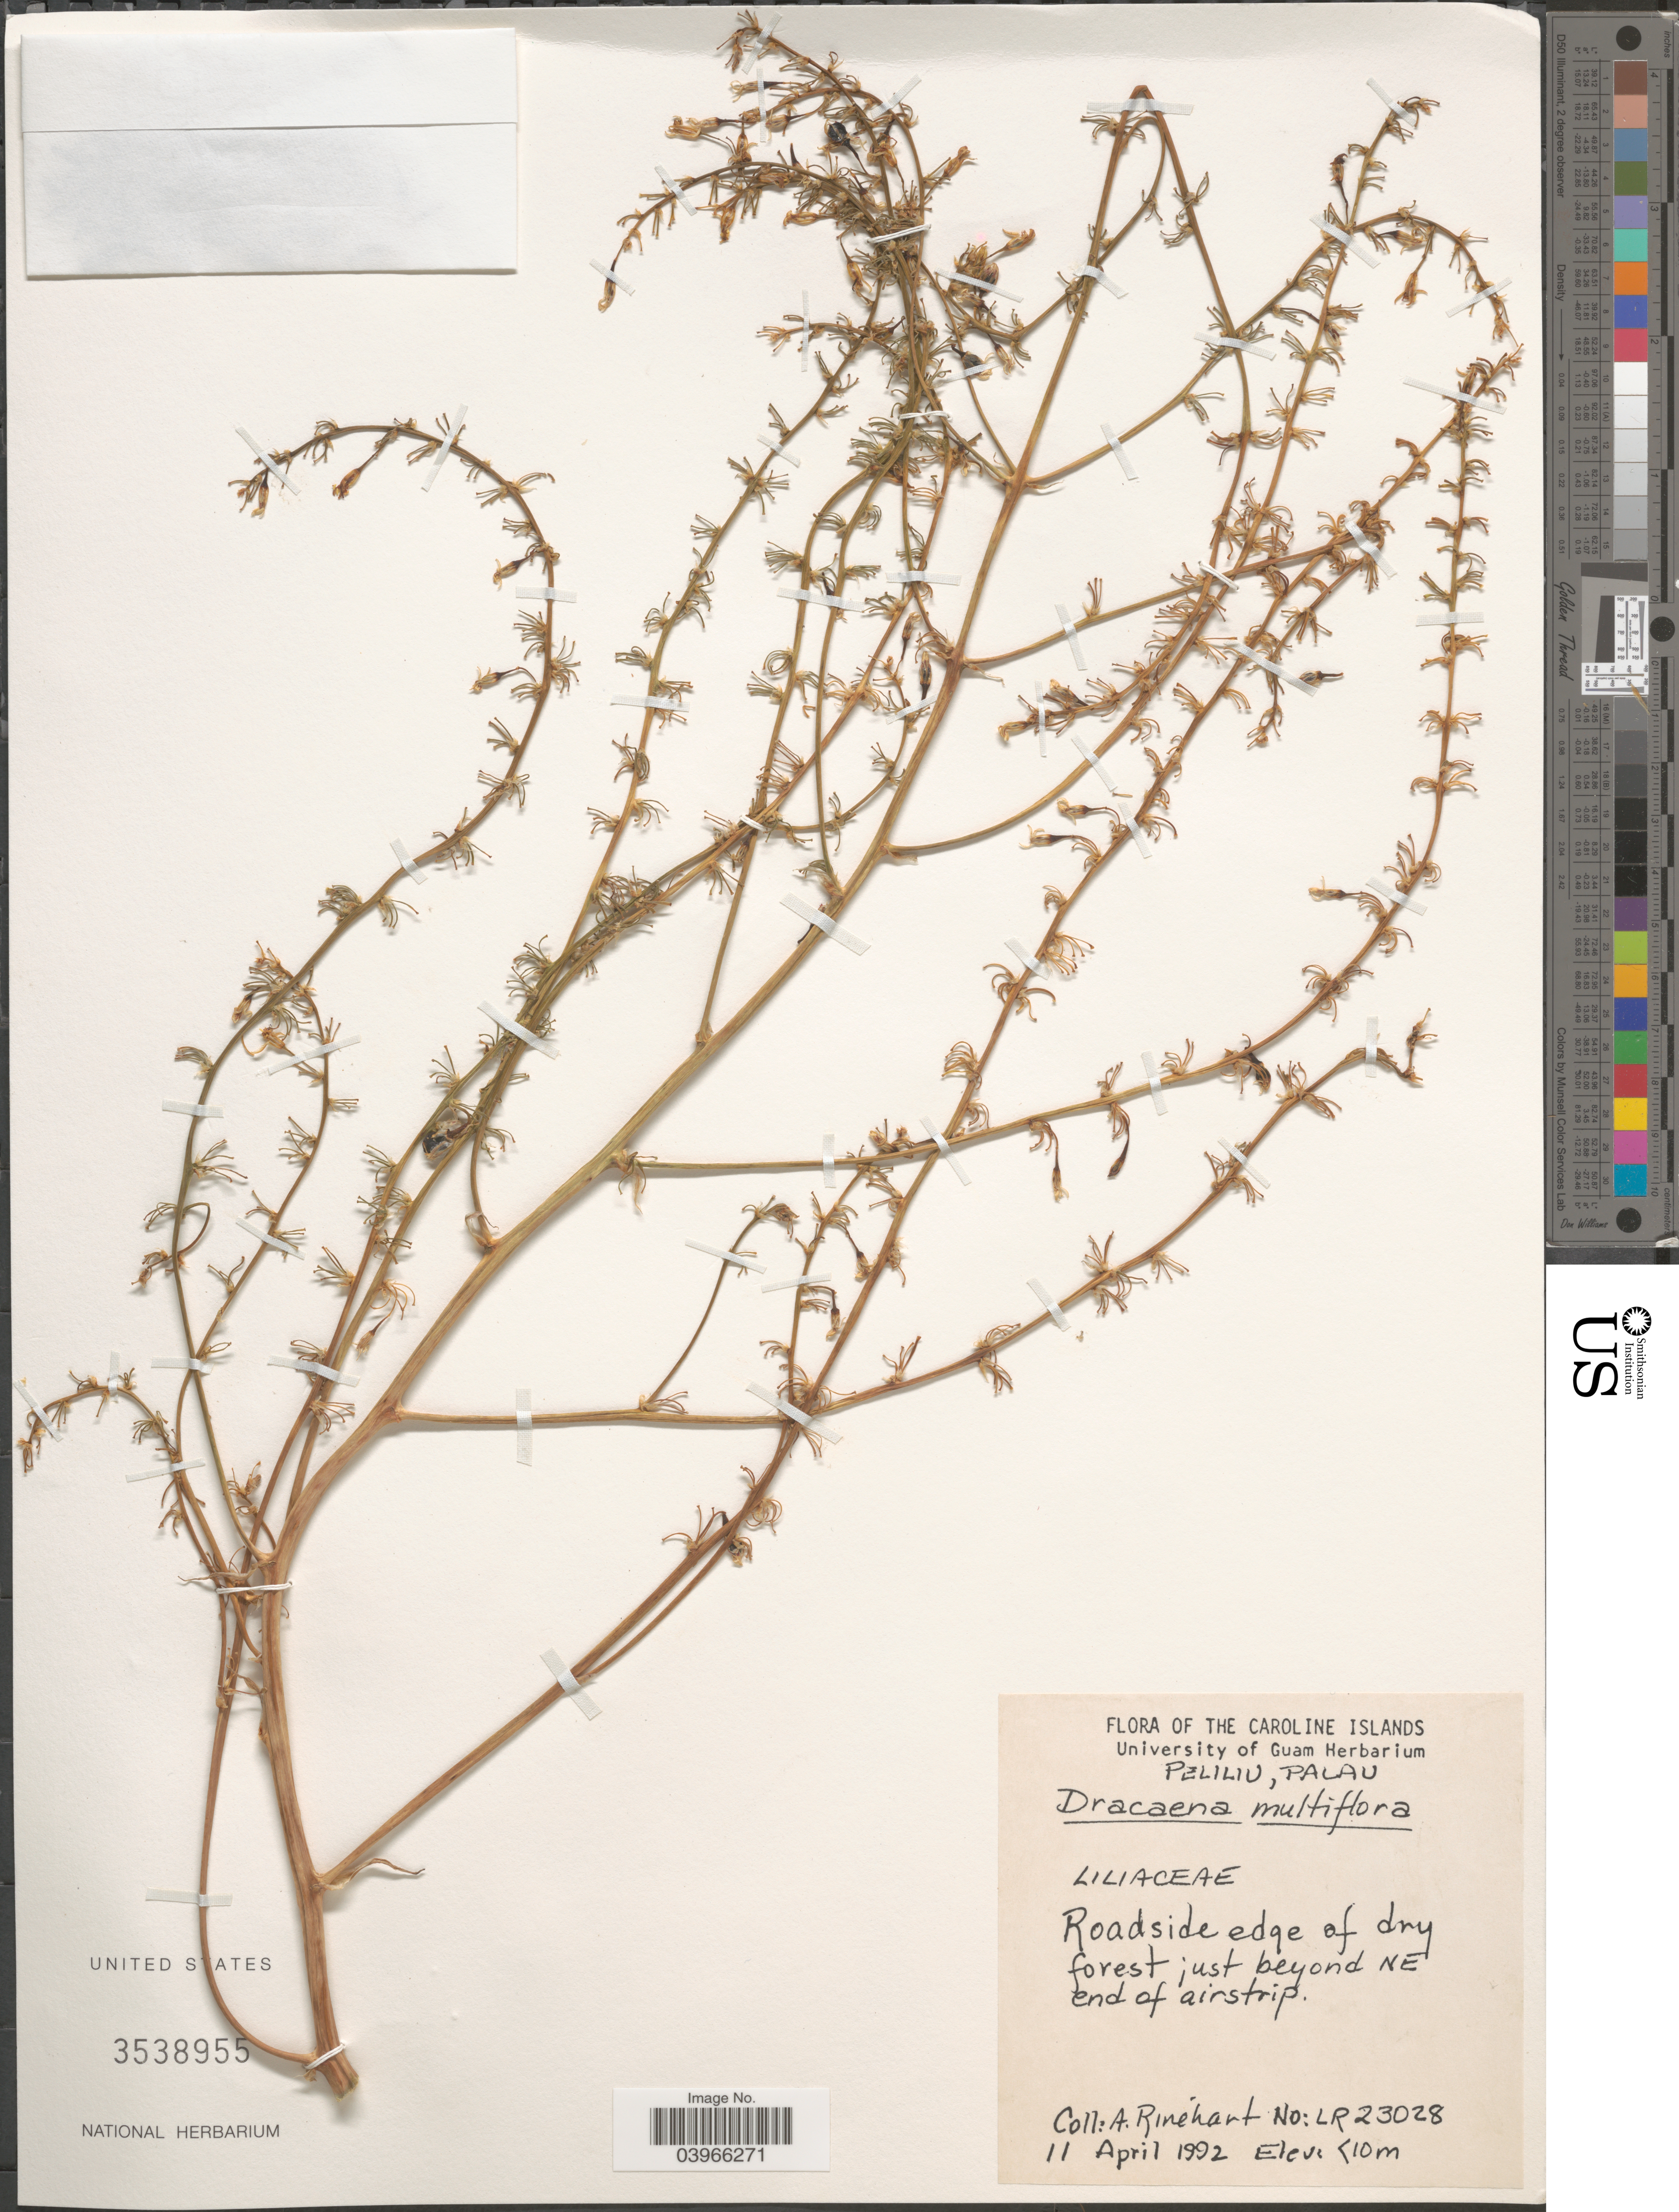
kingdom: Plantae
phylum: Tracheophyta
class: Liliopsida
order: Asparagales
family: Asparagaceae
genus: Dracaena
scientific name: Dracaena multiflora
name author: Warb. ex Sarasin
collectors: A. Rinehart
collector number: LR23028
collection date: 1992-04-11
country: Palau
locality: Caroline Islands. Peliliu, Palau. Roadside edge of dry forest just beyond NE end of airstrip.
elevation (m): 10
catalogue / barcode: US 3538955